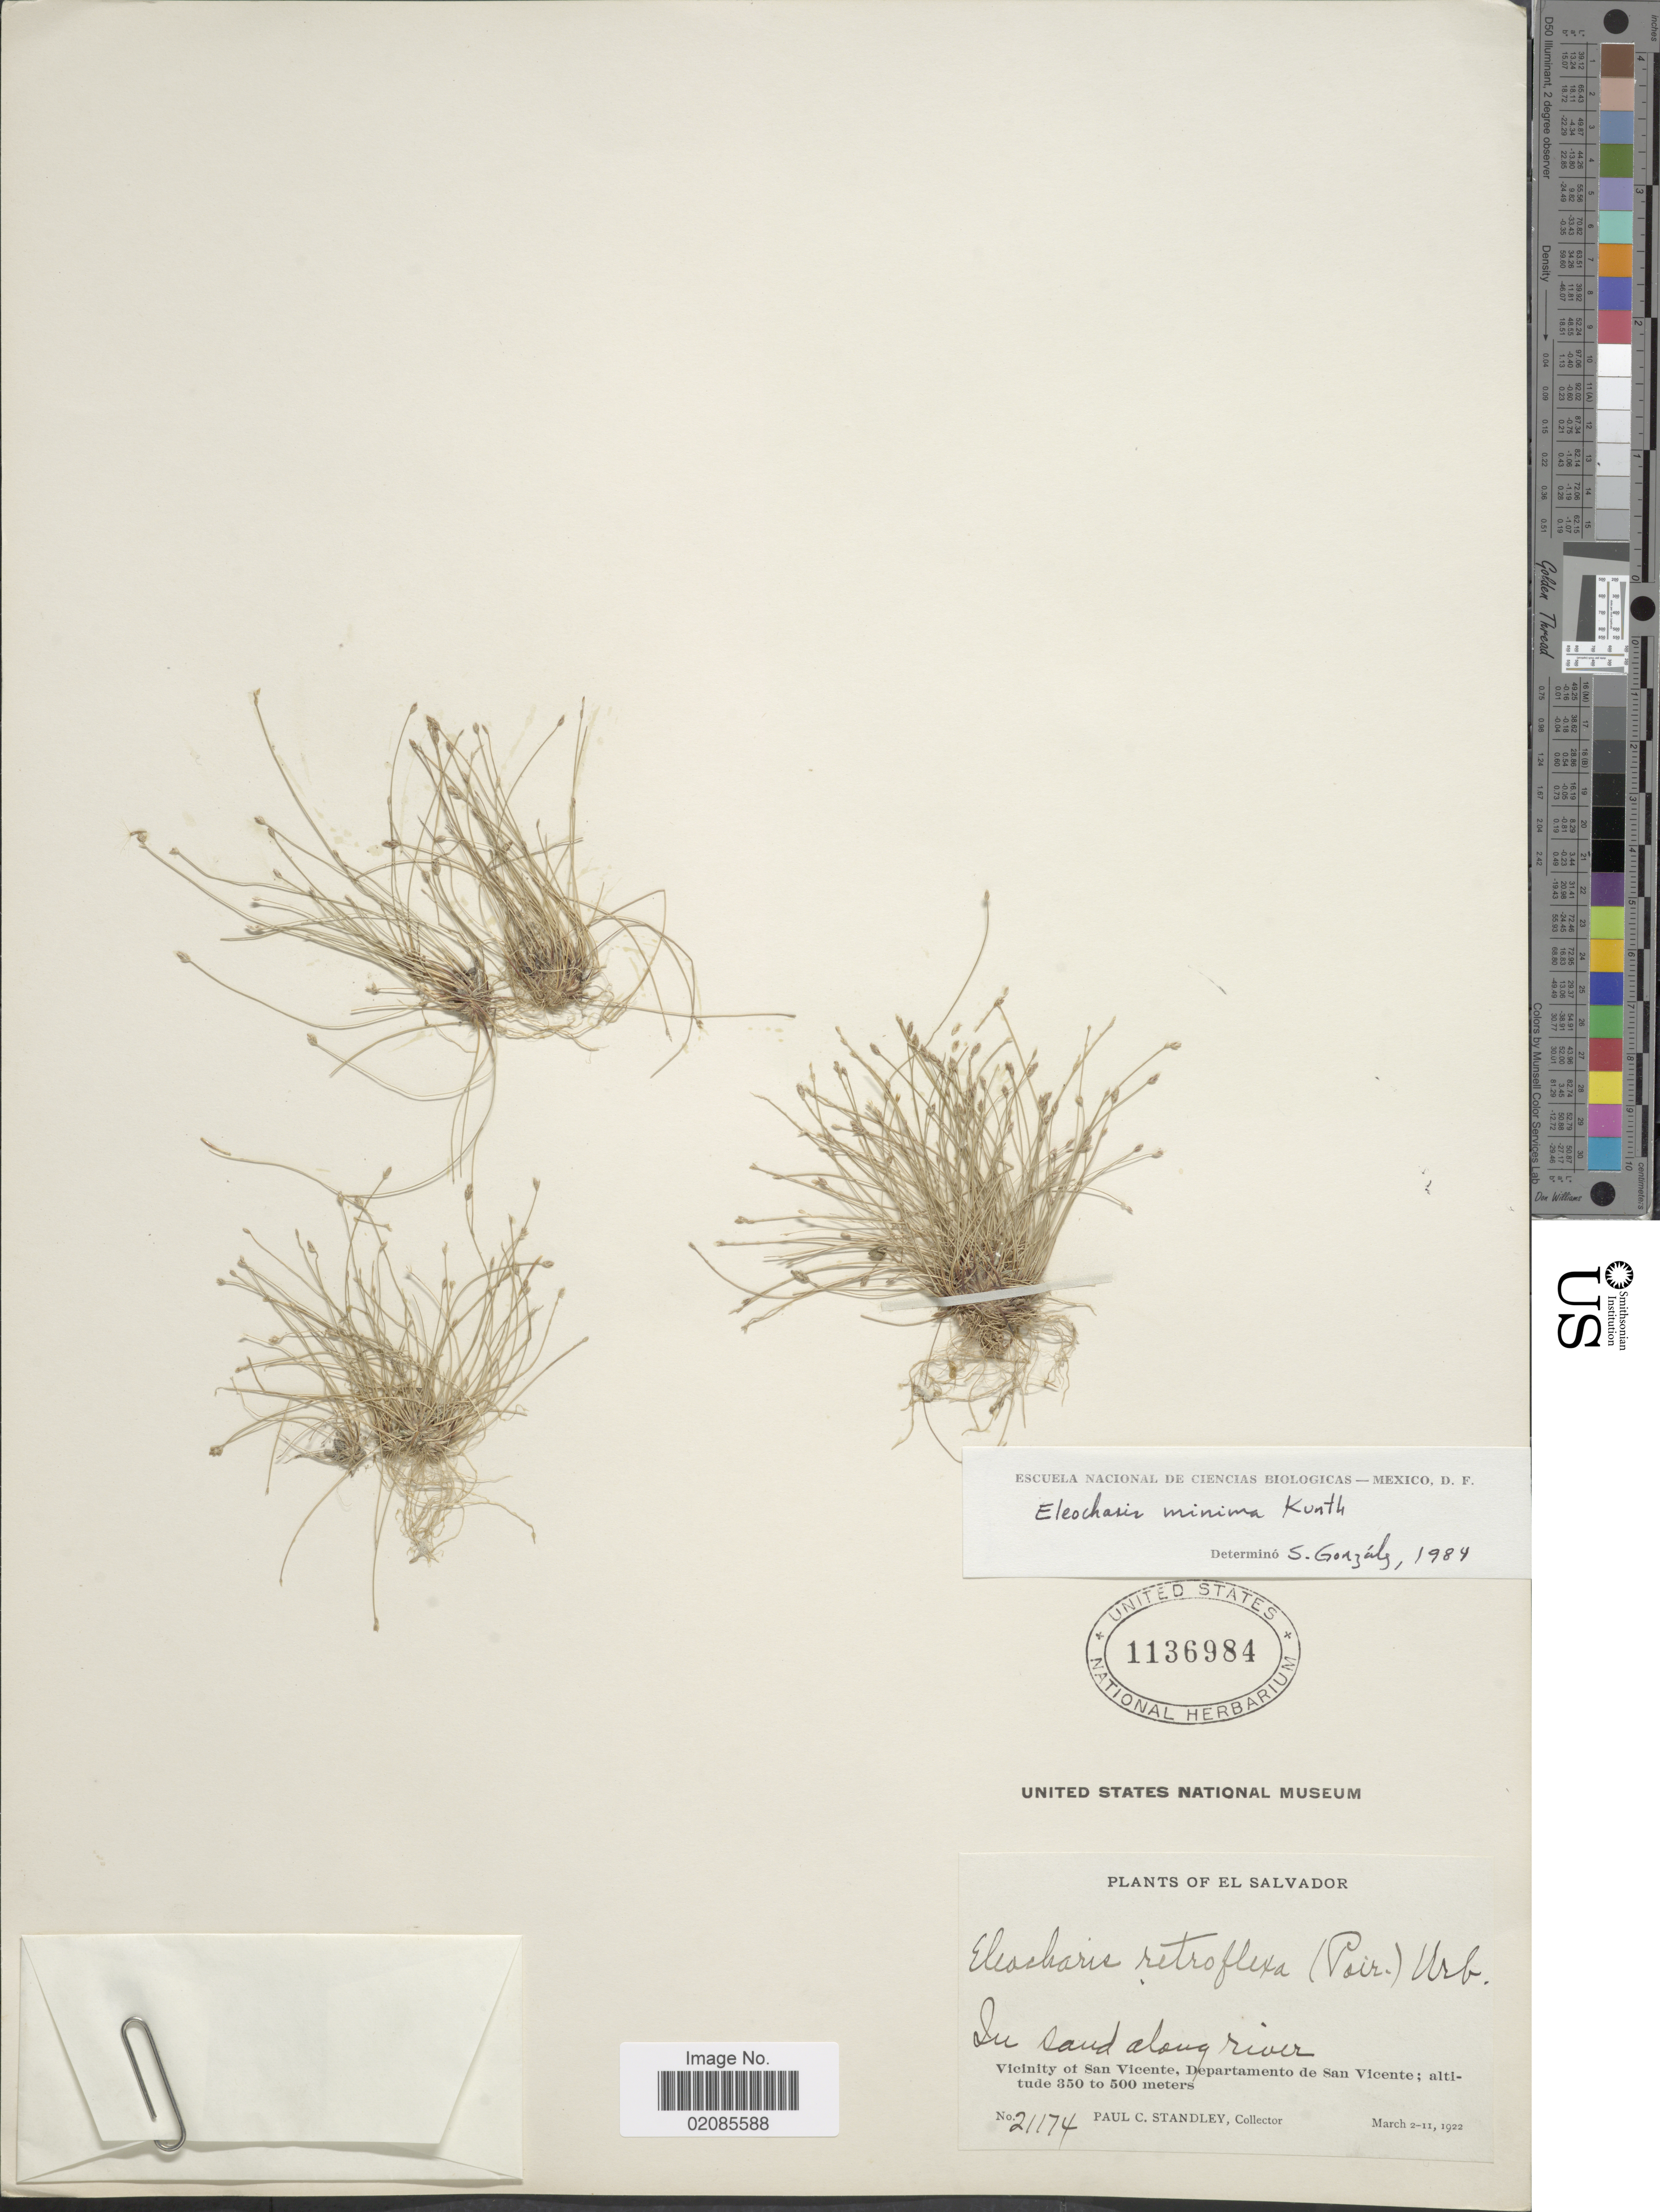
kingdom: Plantae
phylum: Tracheophyta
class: Liliopsida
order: Poales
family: Cyperaceae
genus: Eleocharis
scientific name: Eleocharis minima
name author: Kunth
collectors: P. C. Standley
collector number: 21174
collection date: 1922-03-02/1922-03-11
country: El Salvador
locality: In sand along river, Vicinity of San Vicente, Departamento de San Vicente.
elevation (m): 350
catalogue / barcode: US 1136984